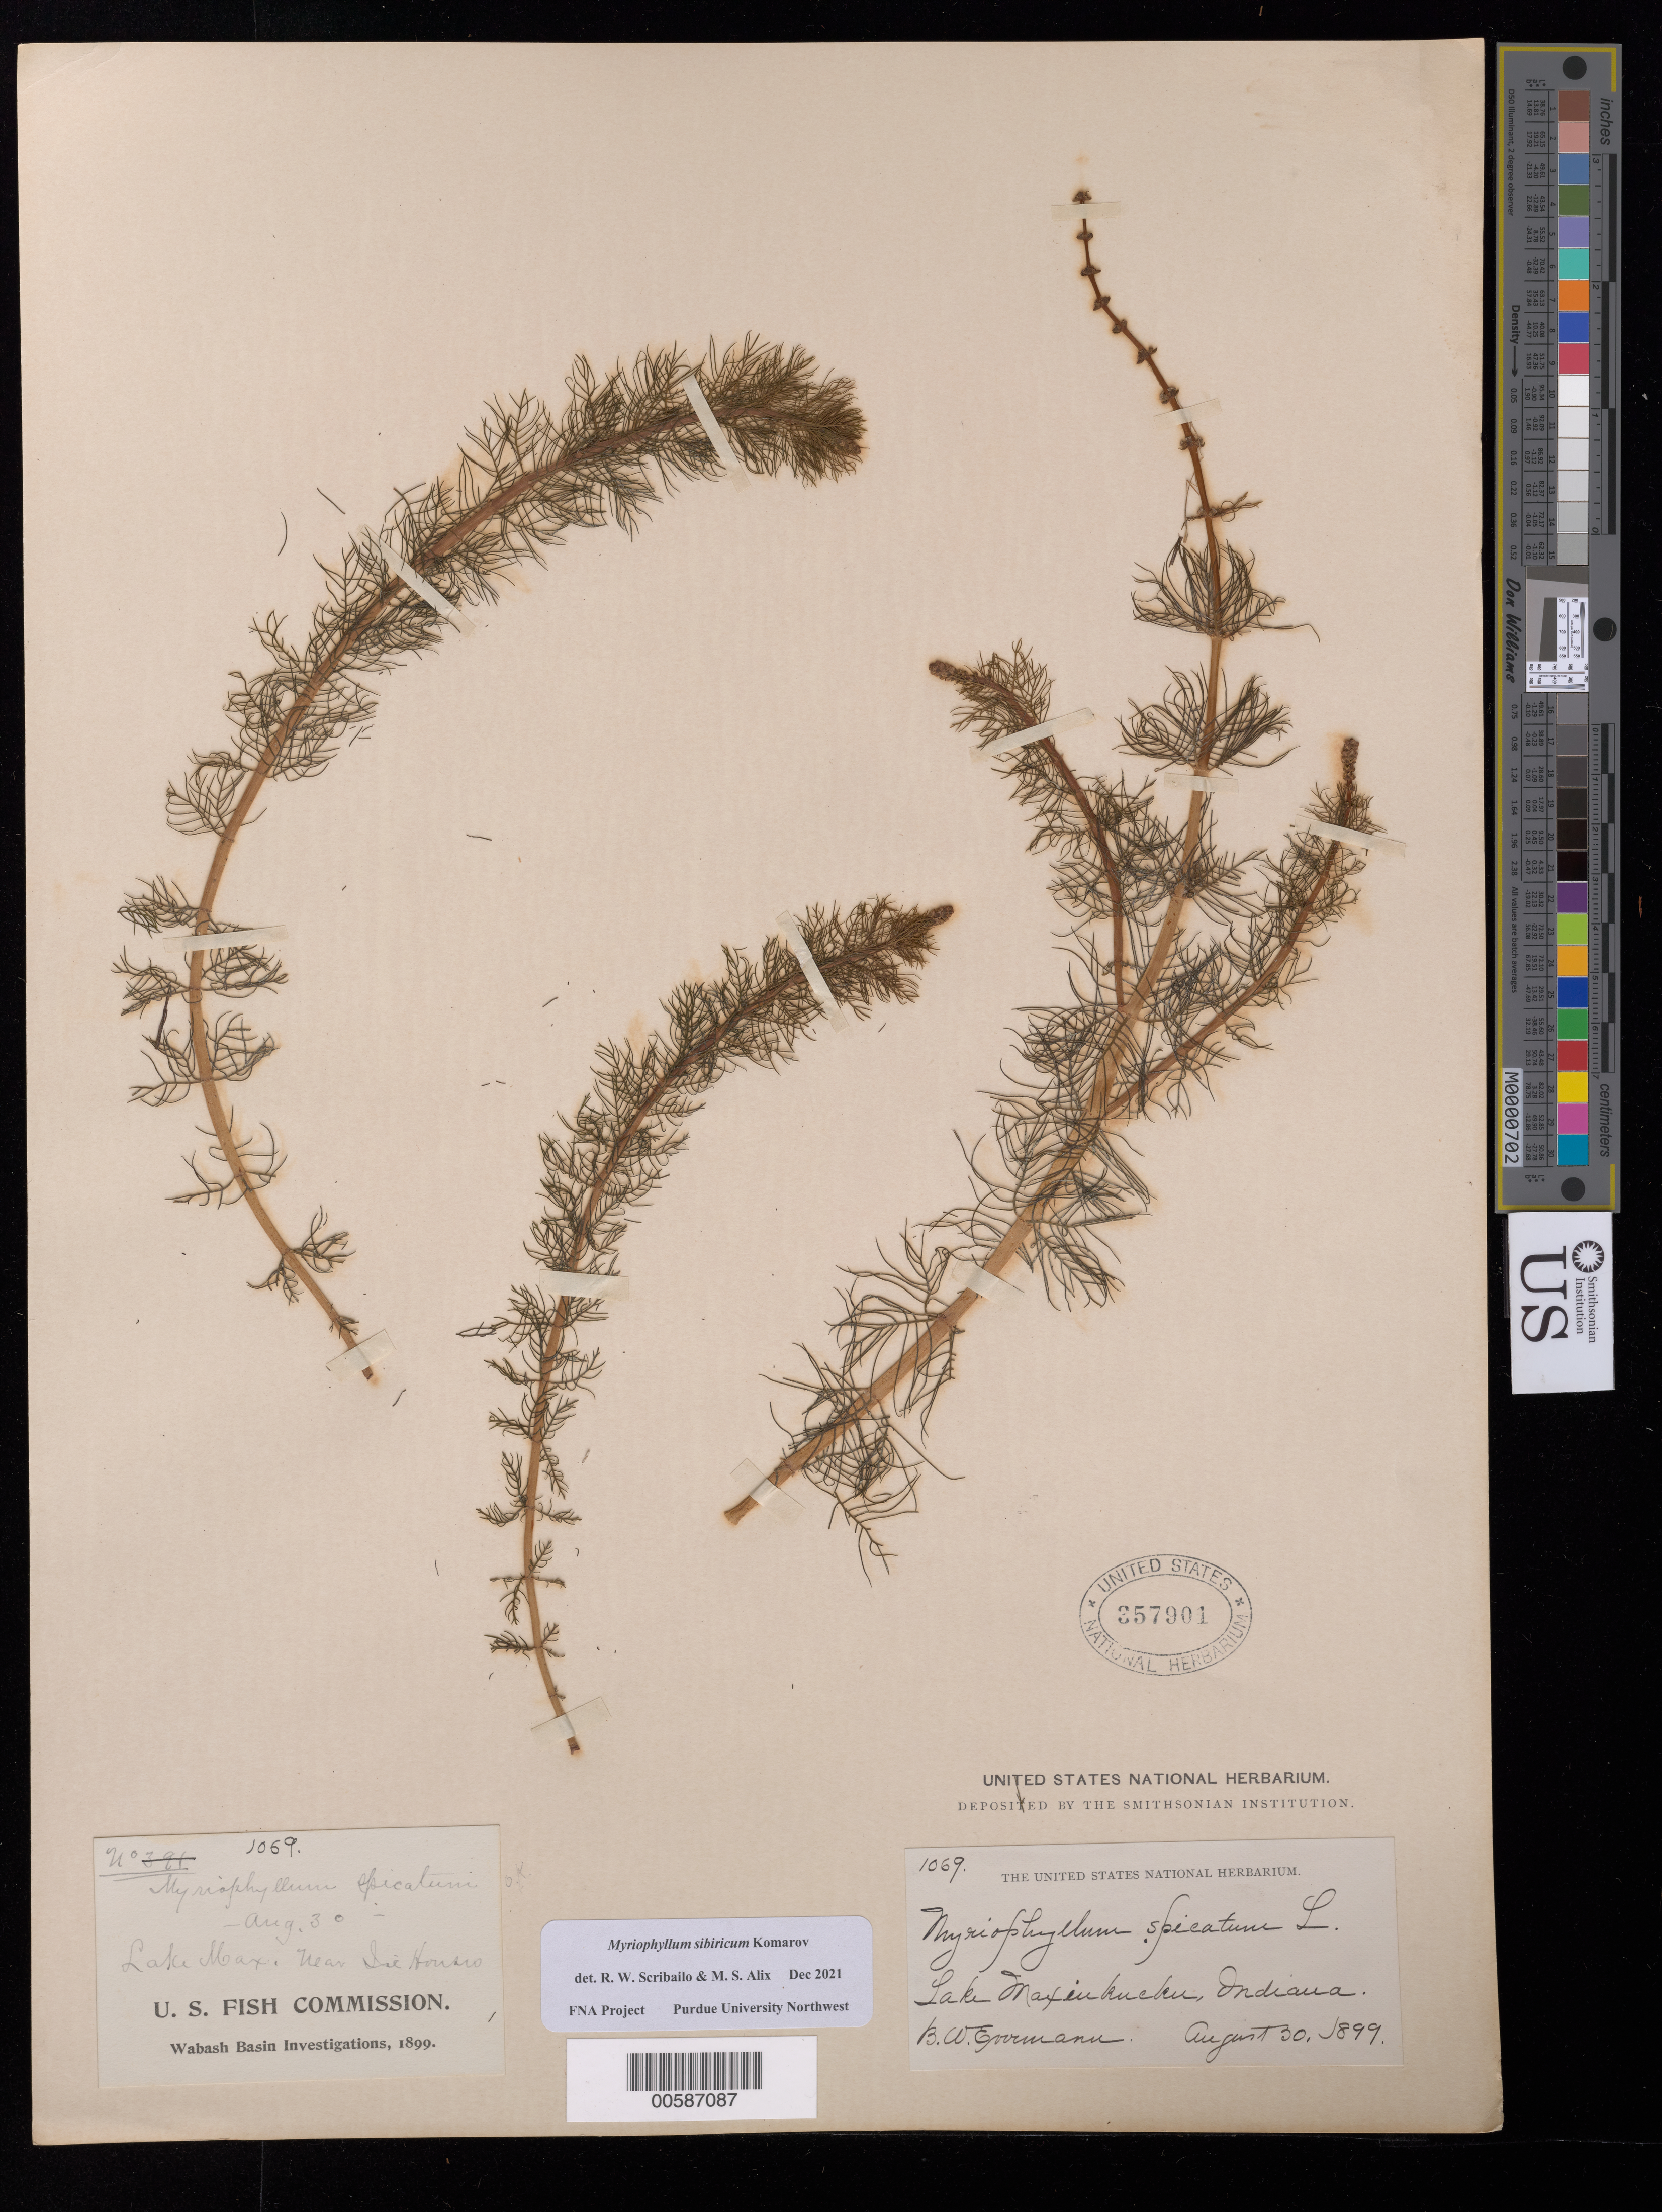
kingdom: Plantae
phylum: Tracheophyta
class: Magnoliopsida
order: Saxifragales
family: Haloragaceae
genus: Myriophyllum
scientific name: Myriophyllum sibiricum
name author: Kom.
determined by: Scribailo, R. W.; Alix, M. S.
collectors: B. W. Evermann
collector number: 1069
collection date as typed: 30 Aug 1899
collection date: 1899-08-30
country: United States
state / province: Indiana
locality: Lake Maxinkuckee, near Ice House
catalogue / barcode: US 357901